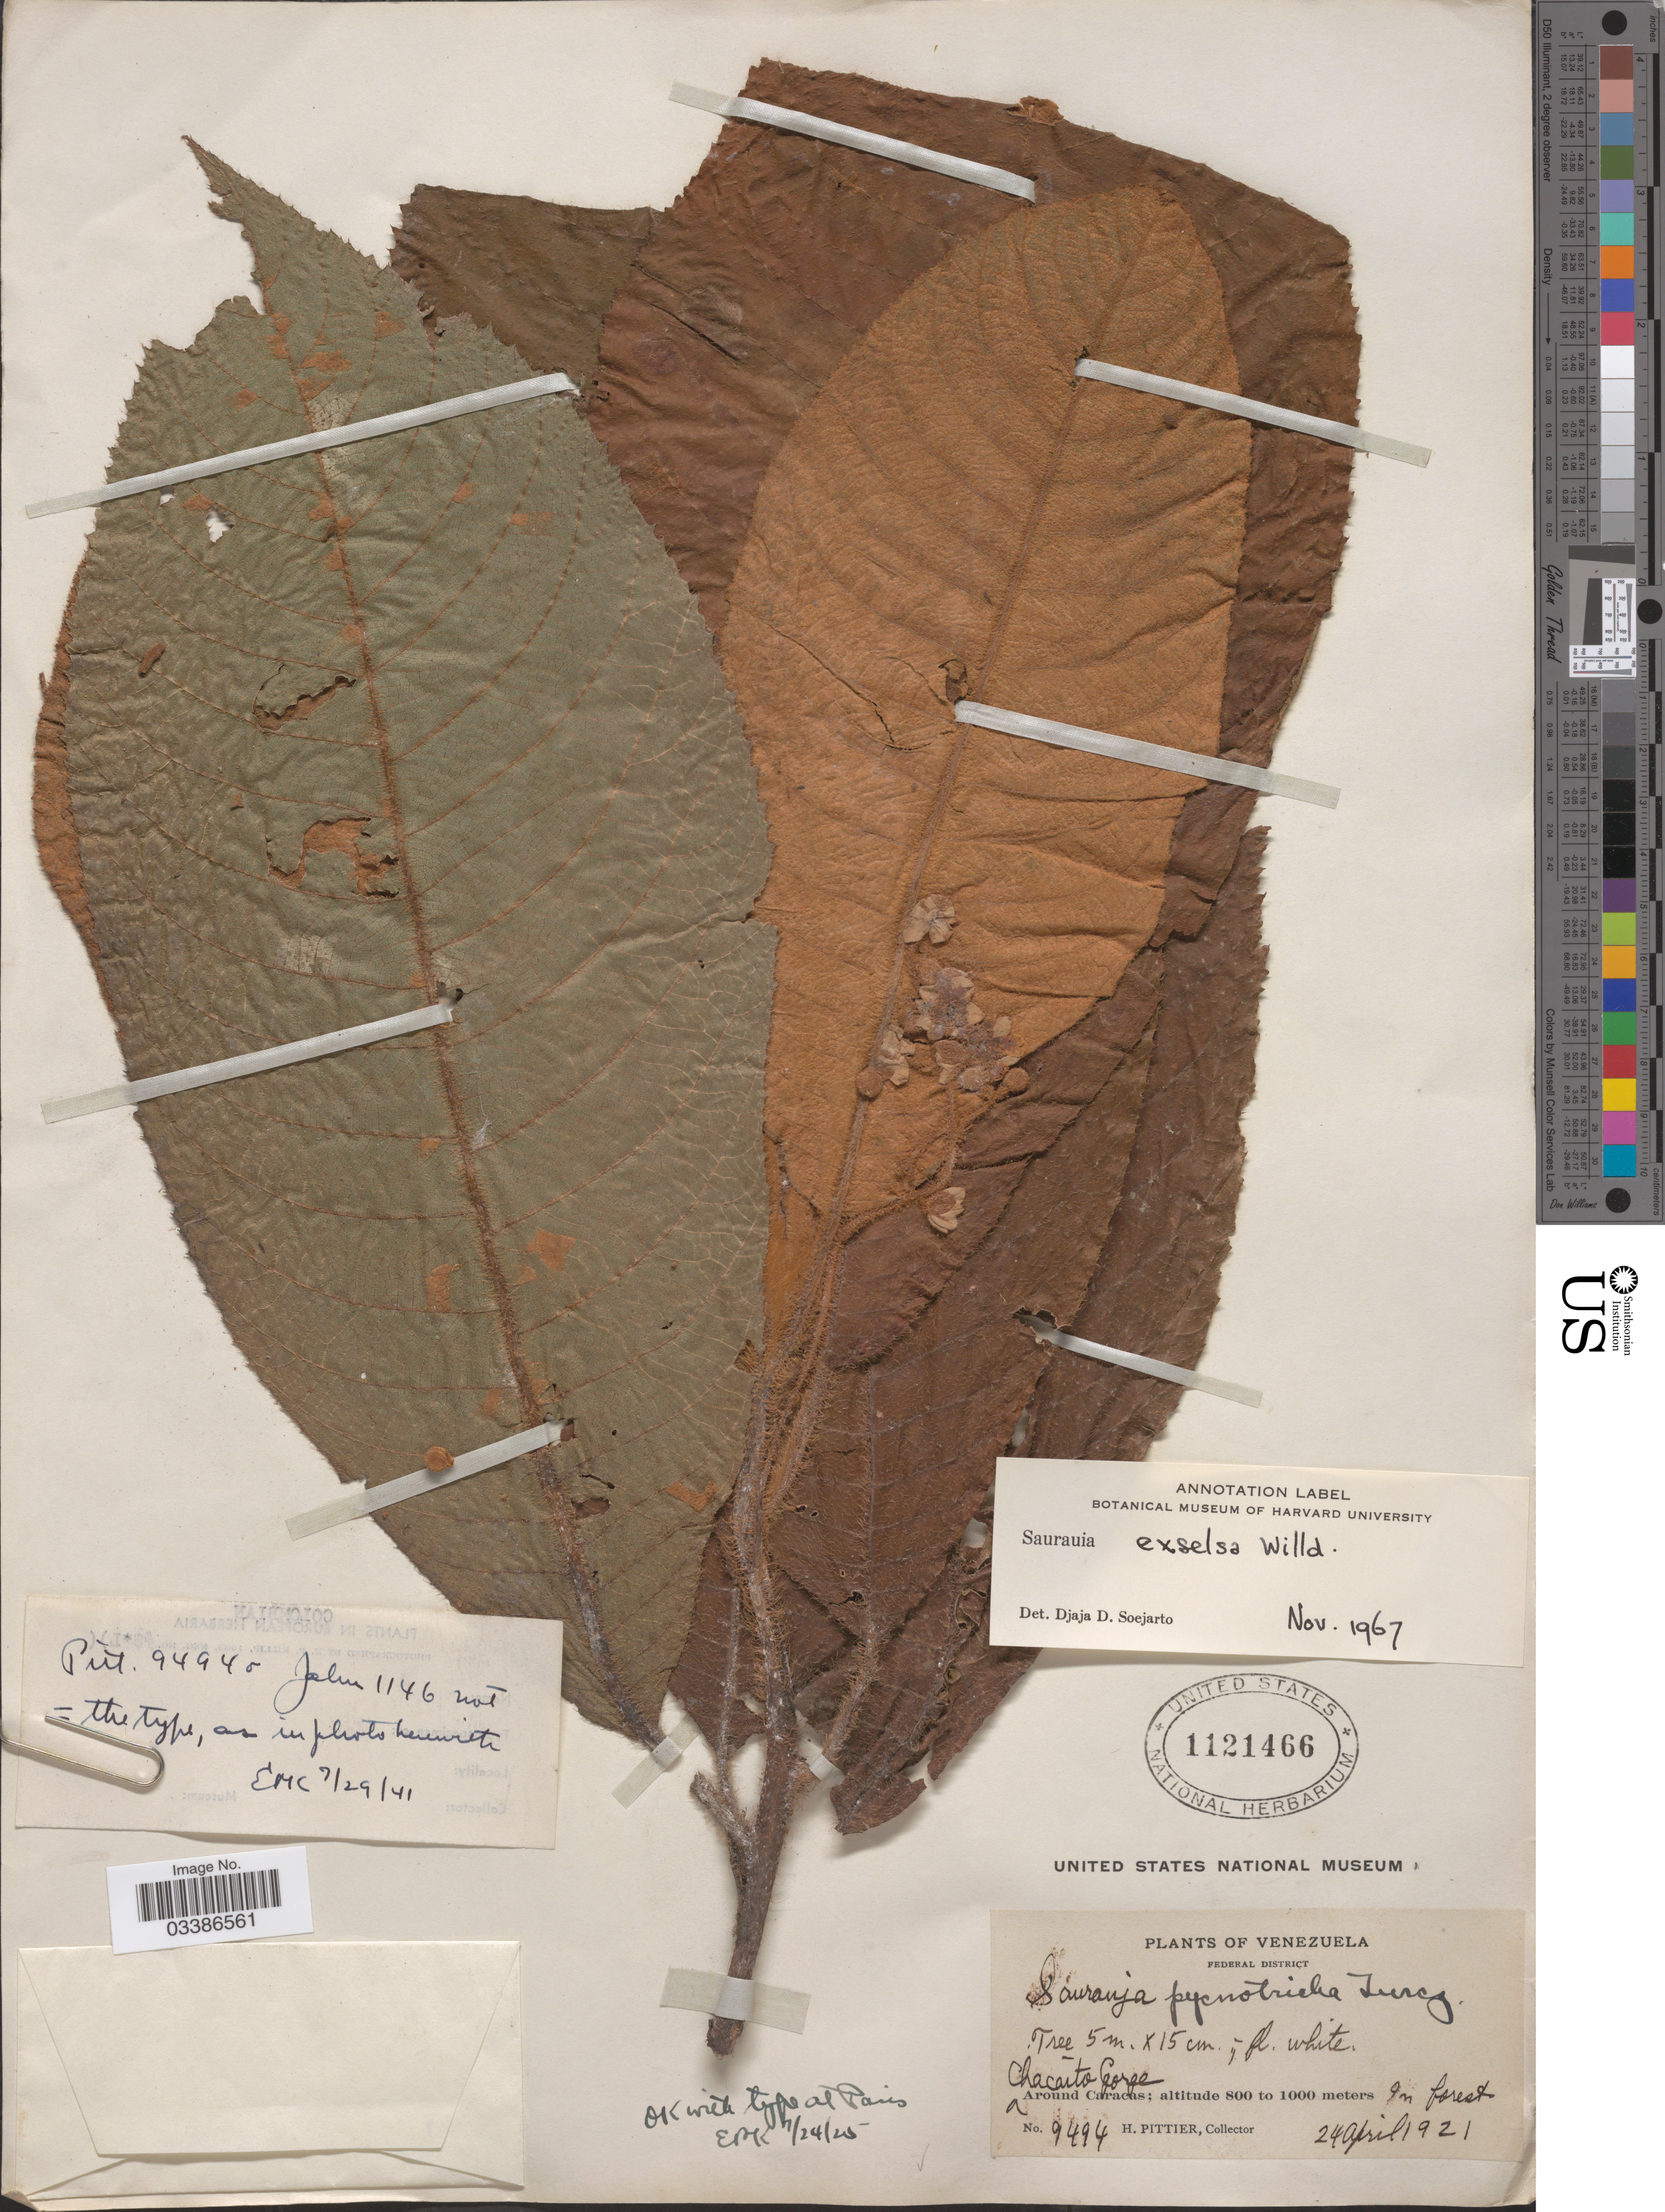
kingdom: Plantae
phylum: Tracheophyta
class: Magnoliopsida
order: Ericales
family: Actinidiaceae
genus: Saurauia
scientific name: Saurauia excelsa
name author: Willd.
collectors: H. F. Pittier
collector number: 9494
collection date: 1921-04-24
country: Venezuela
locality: Federal District. Chacaito Gorge. Around Caracas.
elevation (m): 800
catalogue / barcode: US 1121466